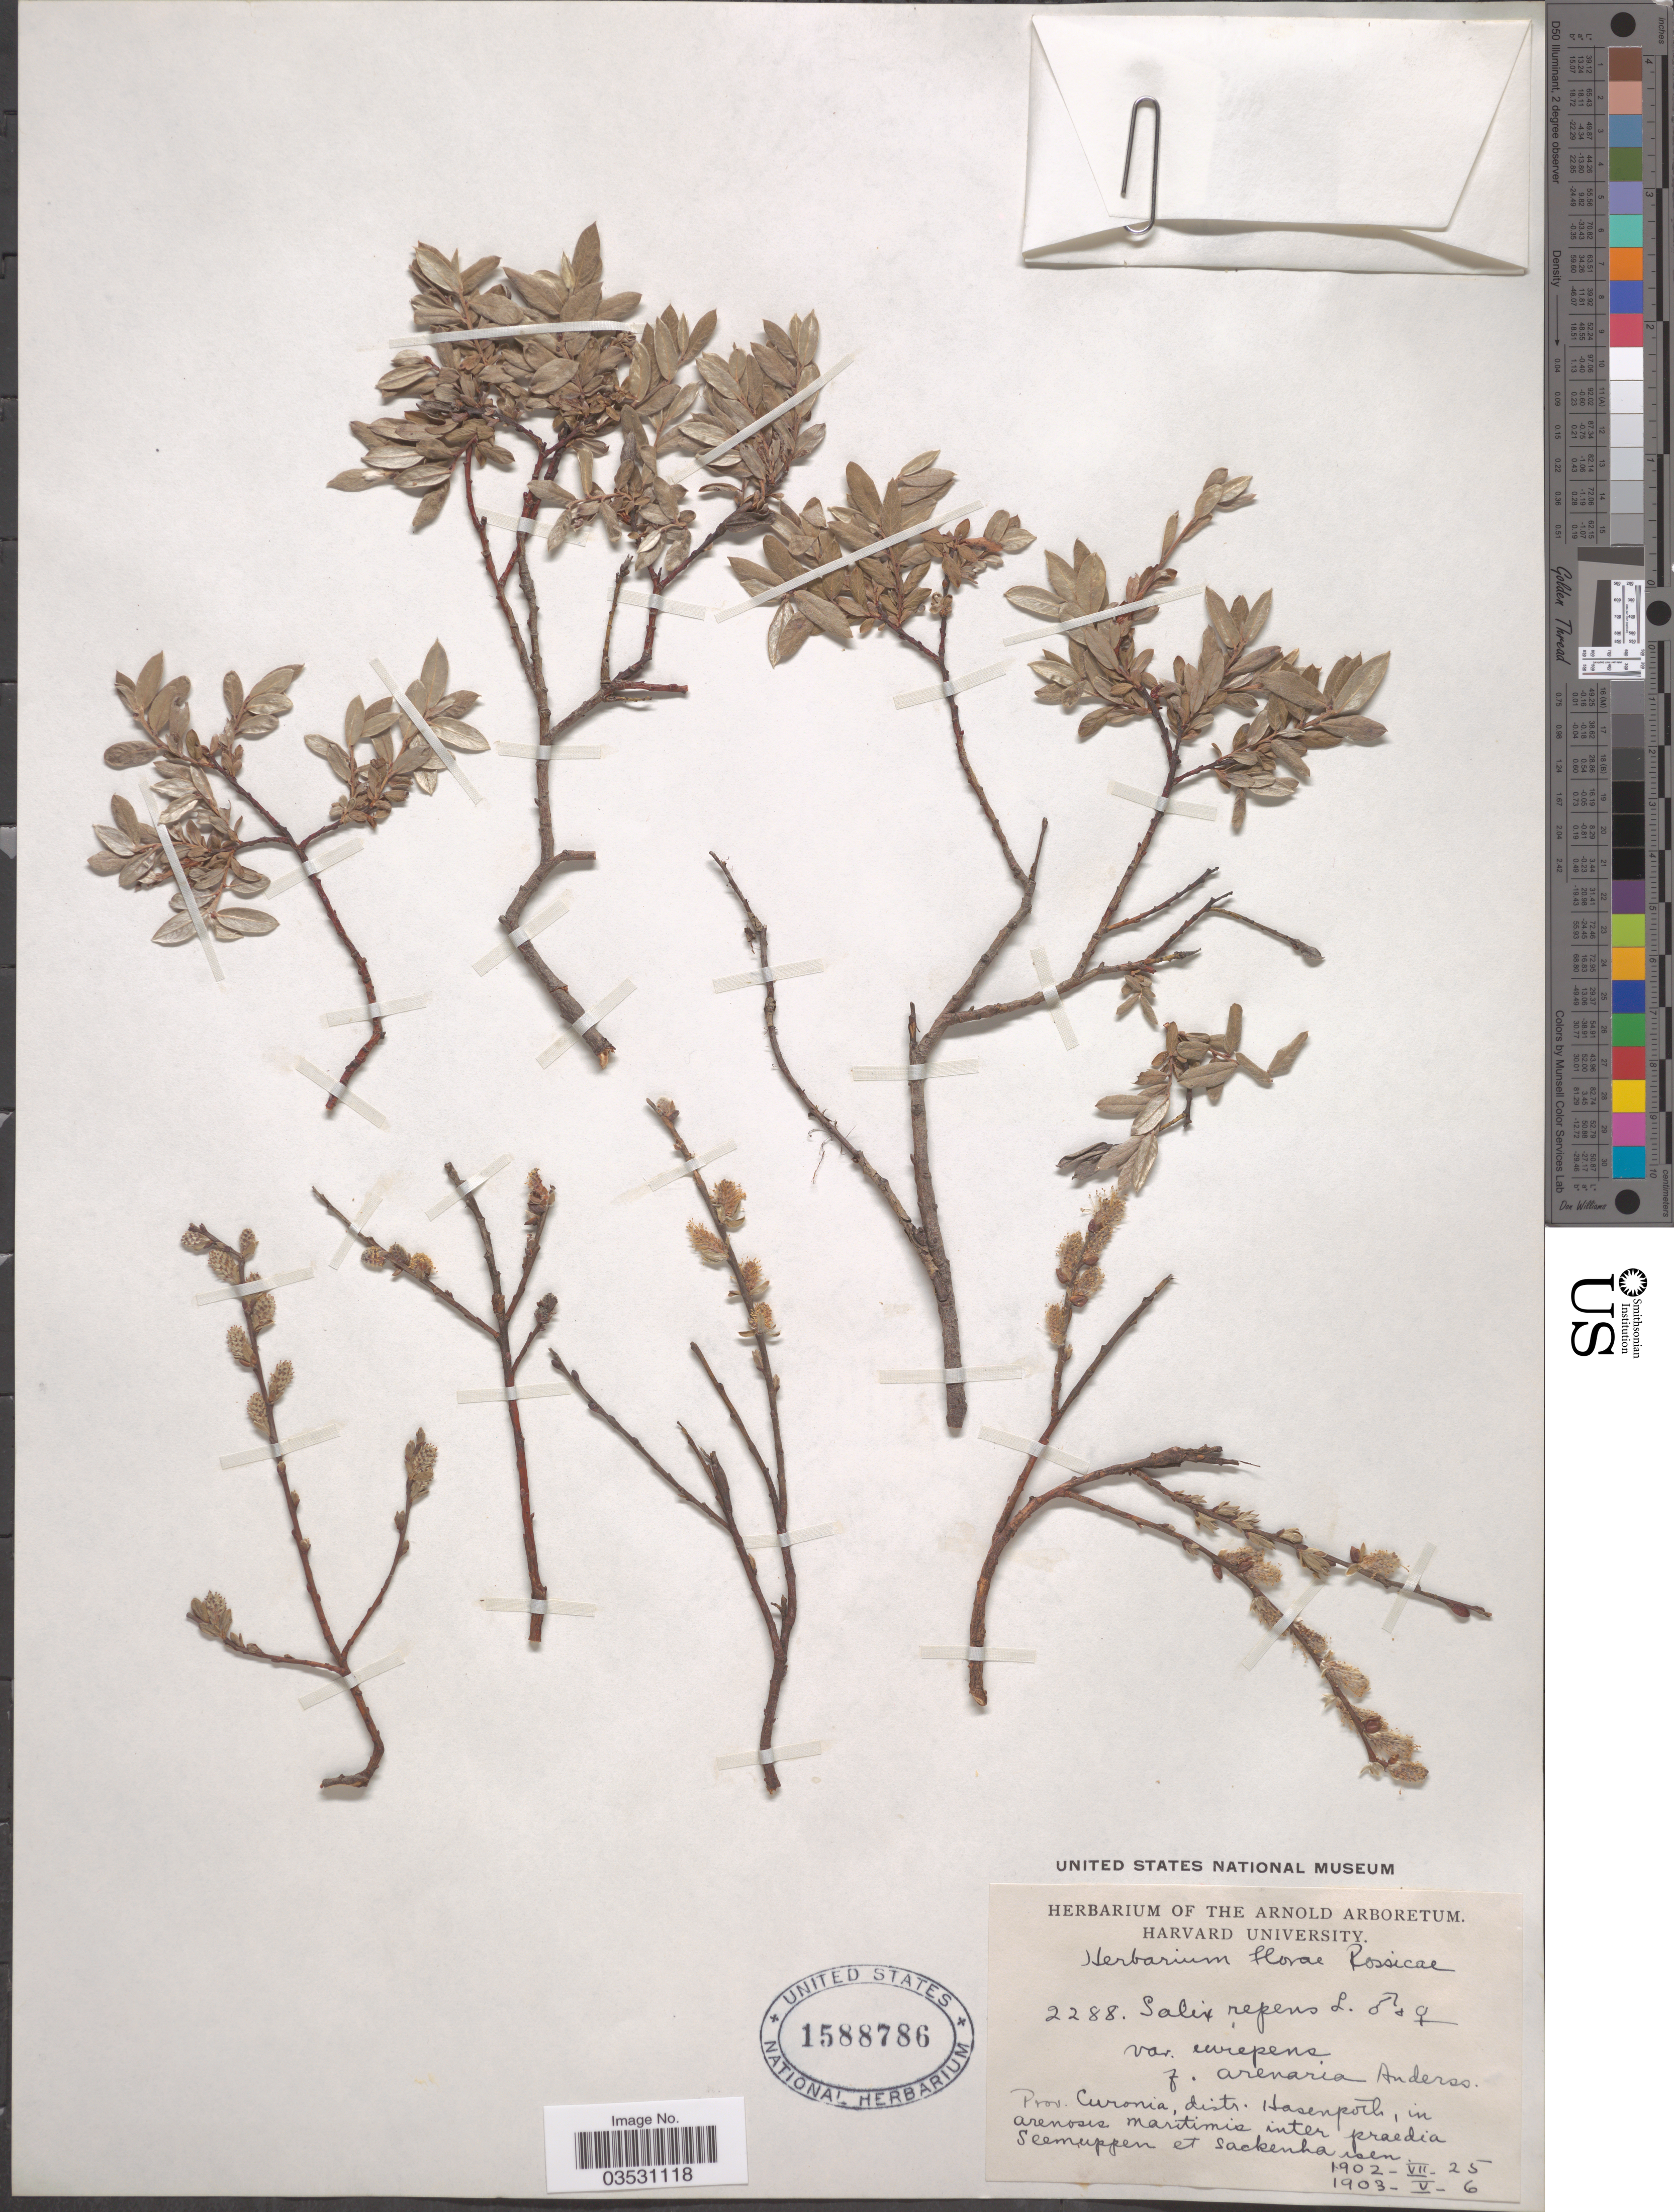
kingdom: Plantae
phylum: Tracheophyta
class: Magnoliopsida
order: Malpighiales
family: Salicaceae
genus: Salix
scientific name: Salix repens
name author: L.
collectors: Ex herb. of the Arnold Arboretum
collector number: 2288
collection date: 1902-07-25/1903-05-06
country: Latvia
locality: Prov. Curonia, distr. Hasenpoth, in arenoses maritimis inter praedia seemuppen et Sackenhaisen [interpreted].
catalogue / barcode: US 1588786